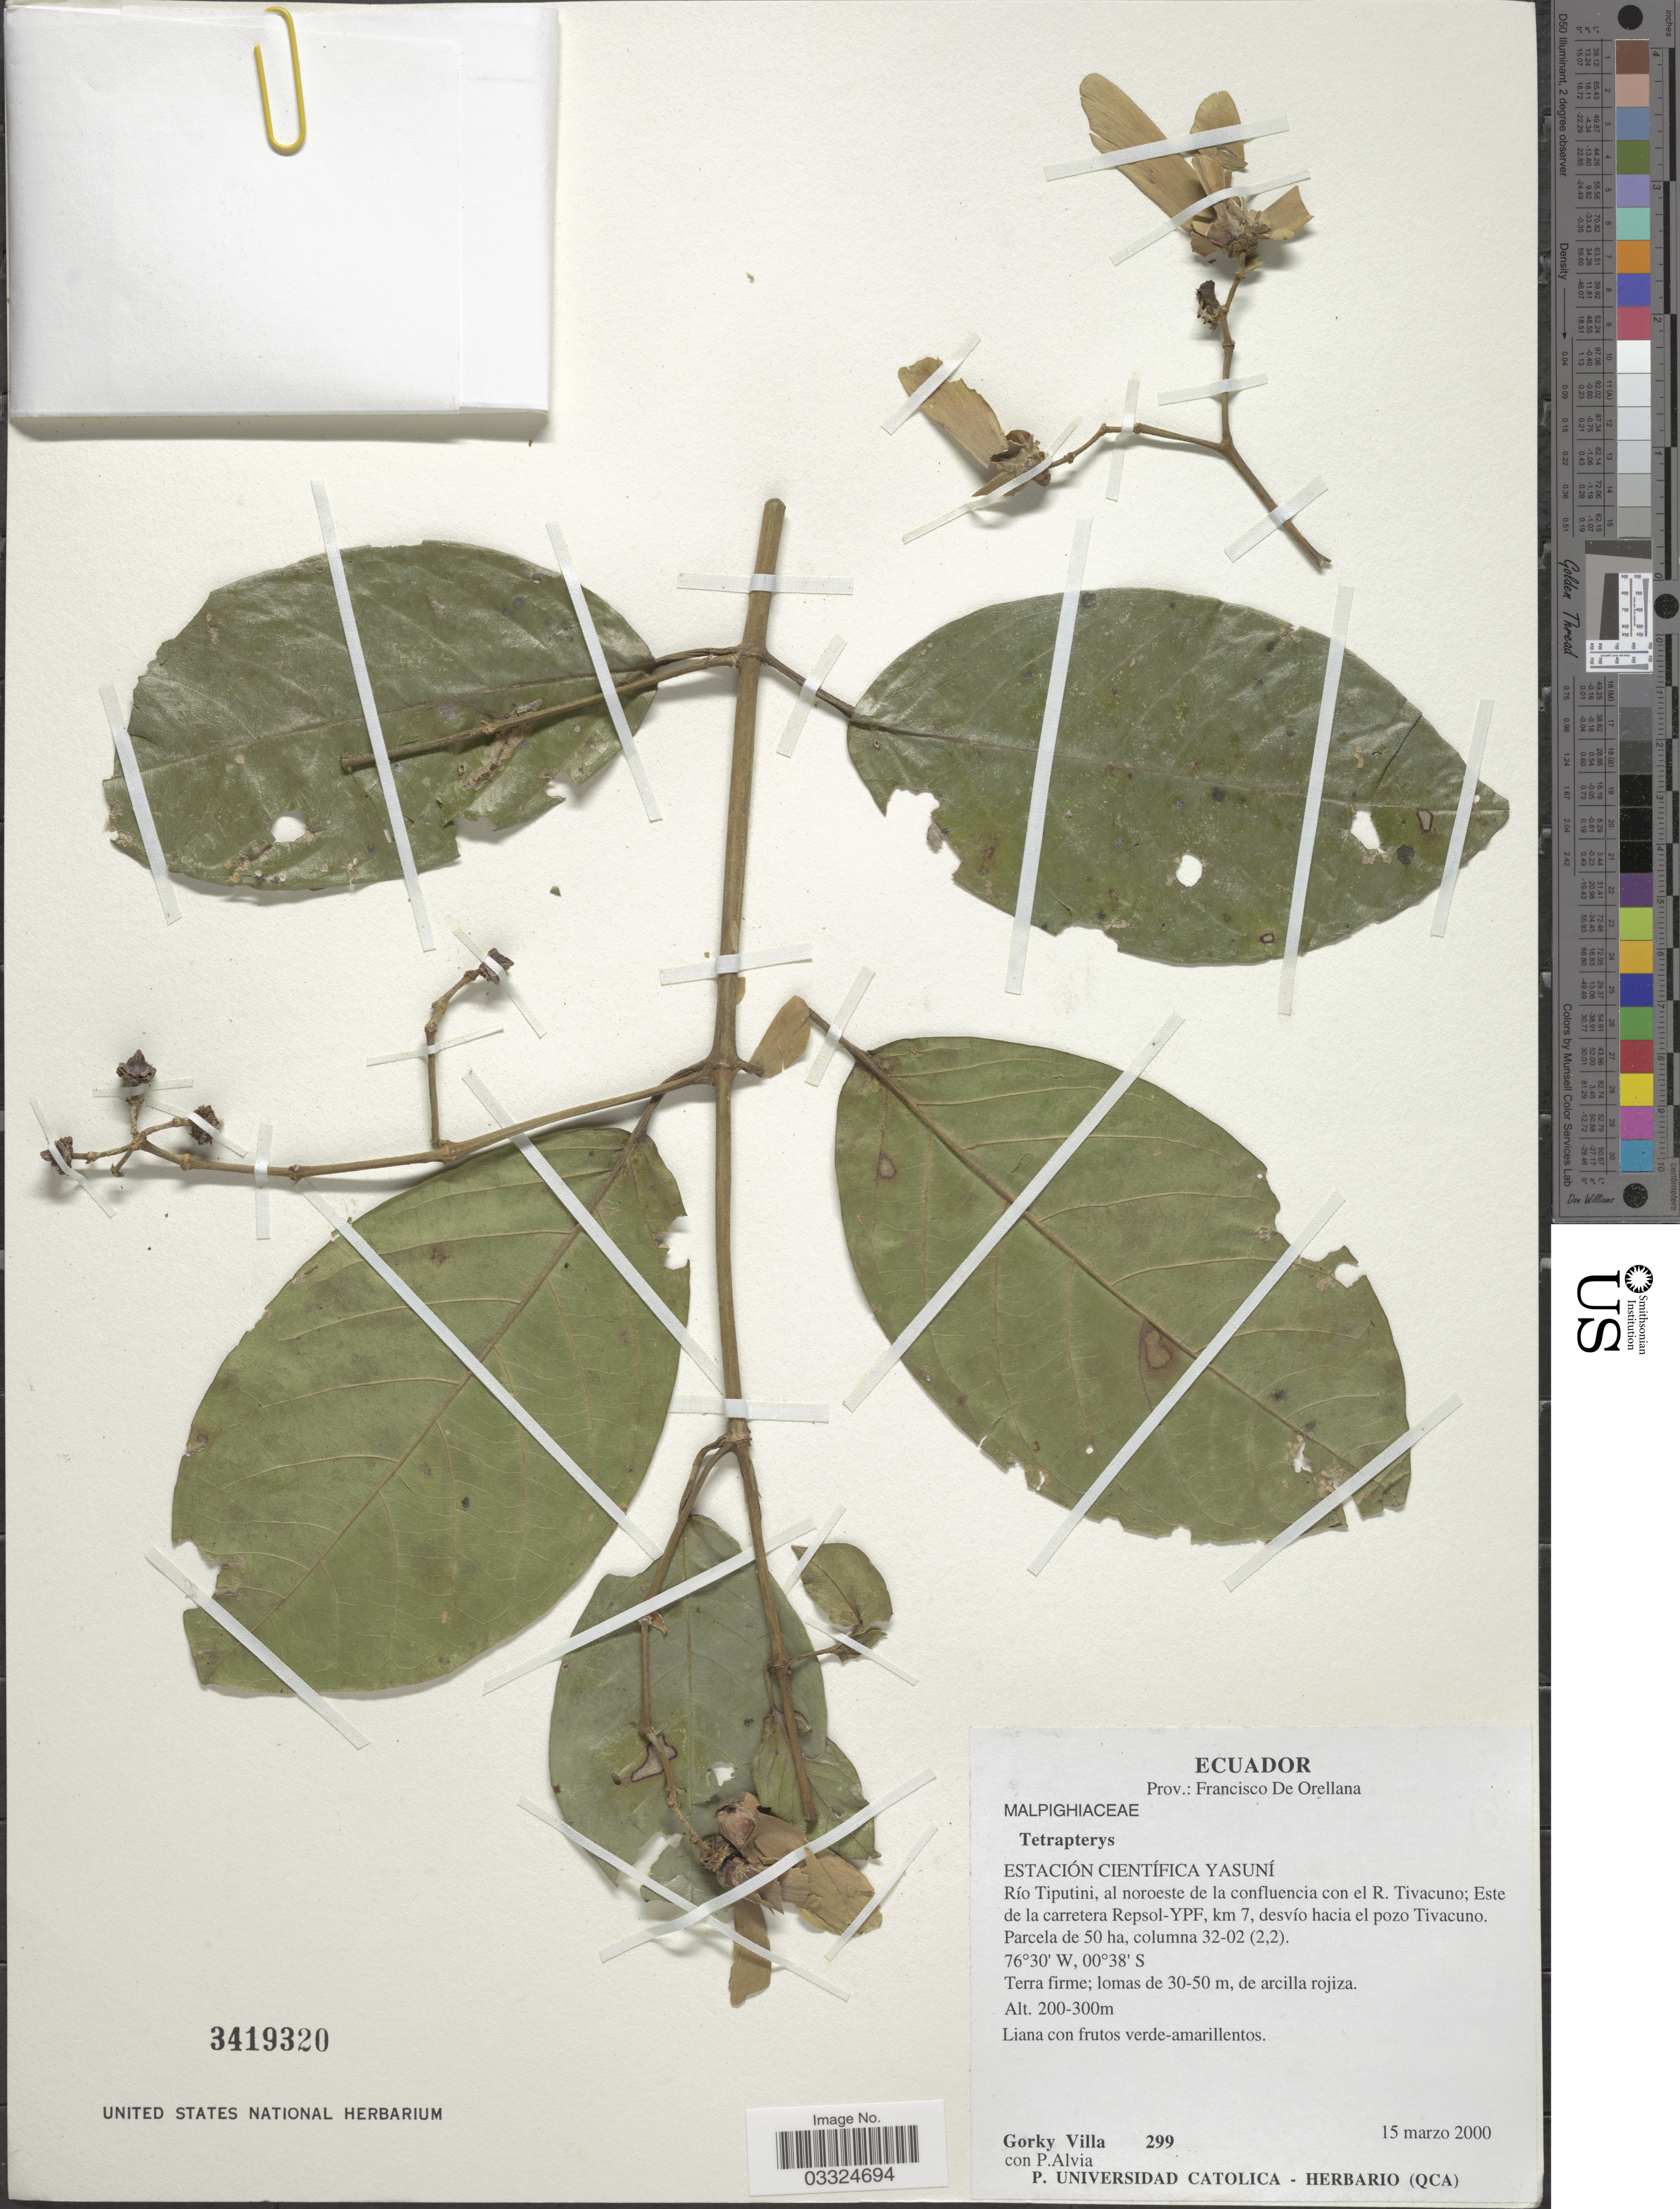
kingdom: Plantae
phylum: Tracheophyta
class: Magnoliopsida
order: Malpighiales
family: Malpighiaceae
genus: Tetrapterys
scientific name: Tetrapterys sp.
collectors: G. Villa & P. Alvia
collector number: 299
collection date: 2000-03-15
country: Ecuador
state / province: Orellana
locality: Prov.: Francisco De Orellana. Estación Científica Yasuní. Río Tiputini, al noroeste de la confluencia con el R. Tivacuno; Este de la carretera Repsol-YPF, km 7, desvío hacia el pozo Tivacuno. Parcela de 50 ha, columna 32-02 (2,2).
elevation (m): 200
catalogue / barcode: US 3419320